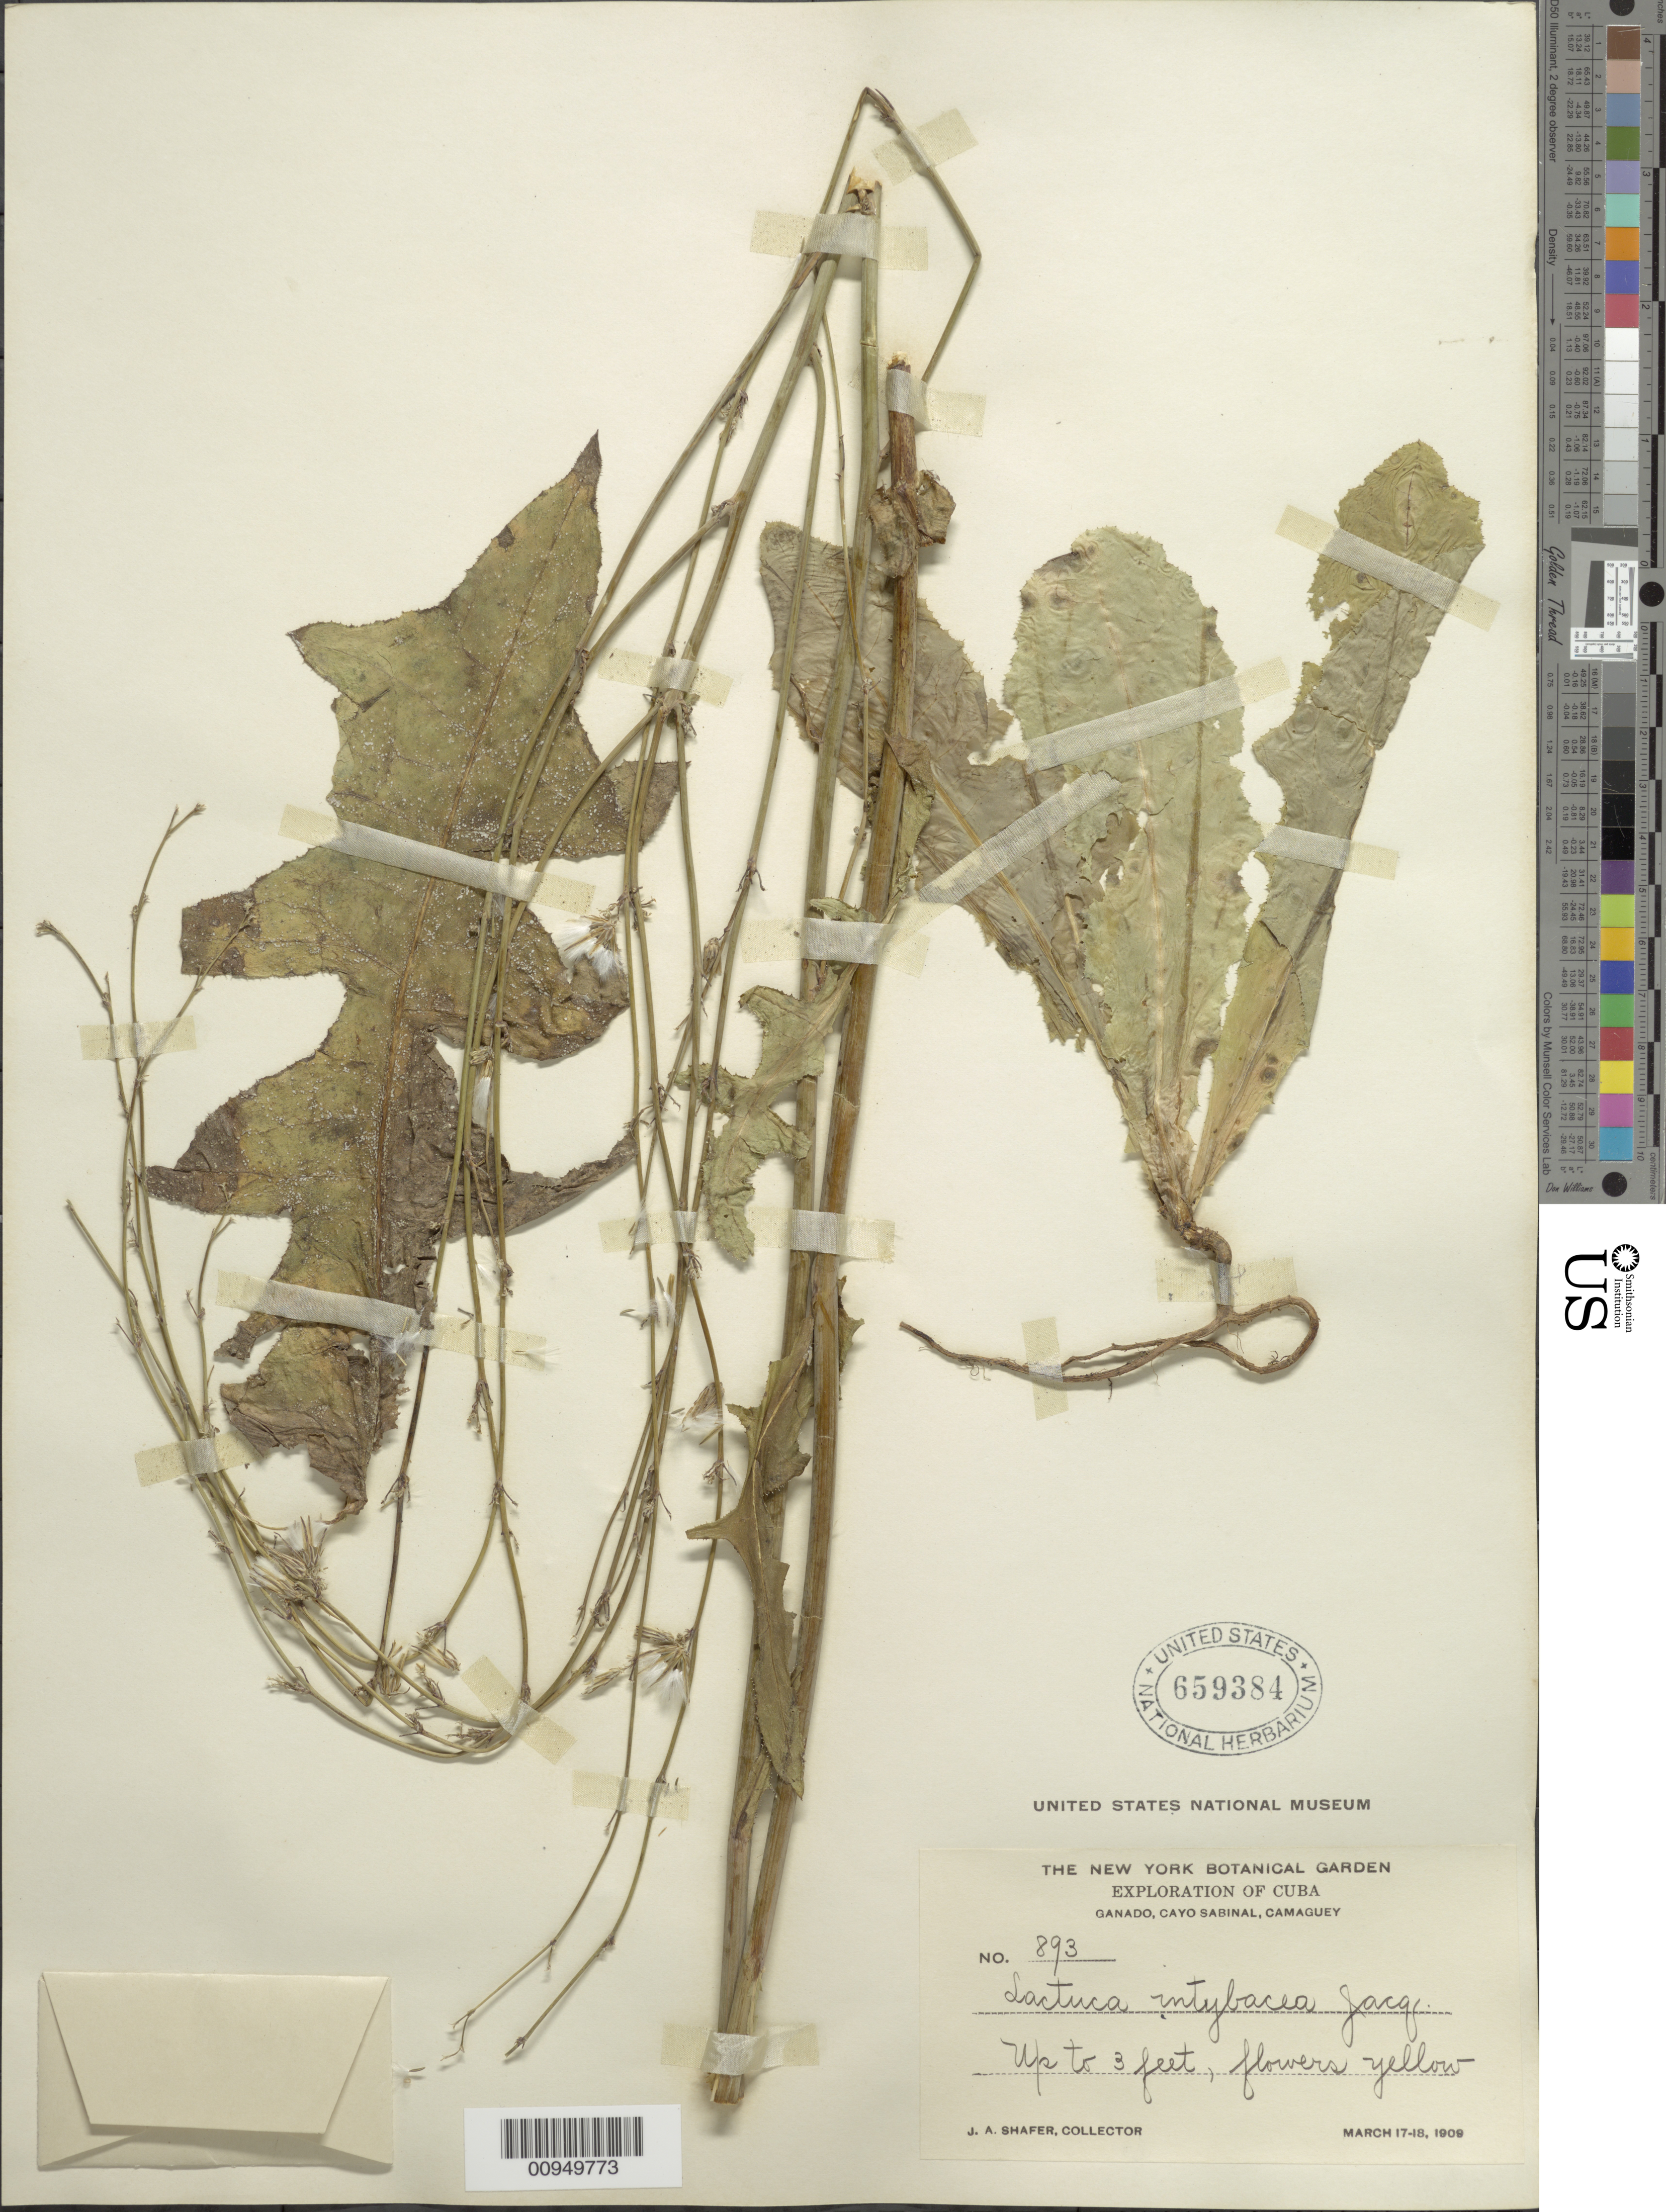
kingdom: Plantae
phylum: Tracheophyta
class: Magnoliopsida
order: Asterales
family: Asteraceae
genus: Launaea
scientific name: Launaea intybacea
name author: (Jacq.) Beauverd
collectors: J. A. Shafer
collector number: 893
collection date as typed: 17 Mar 1909 to 18 Mar 1909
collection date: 1909-03-17/1909-03-18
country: Cuba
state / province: Camagüey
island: Cuba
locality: Cayo Sabinal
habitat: Ganado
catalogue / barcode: US 659384